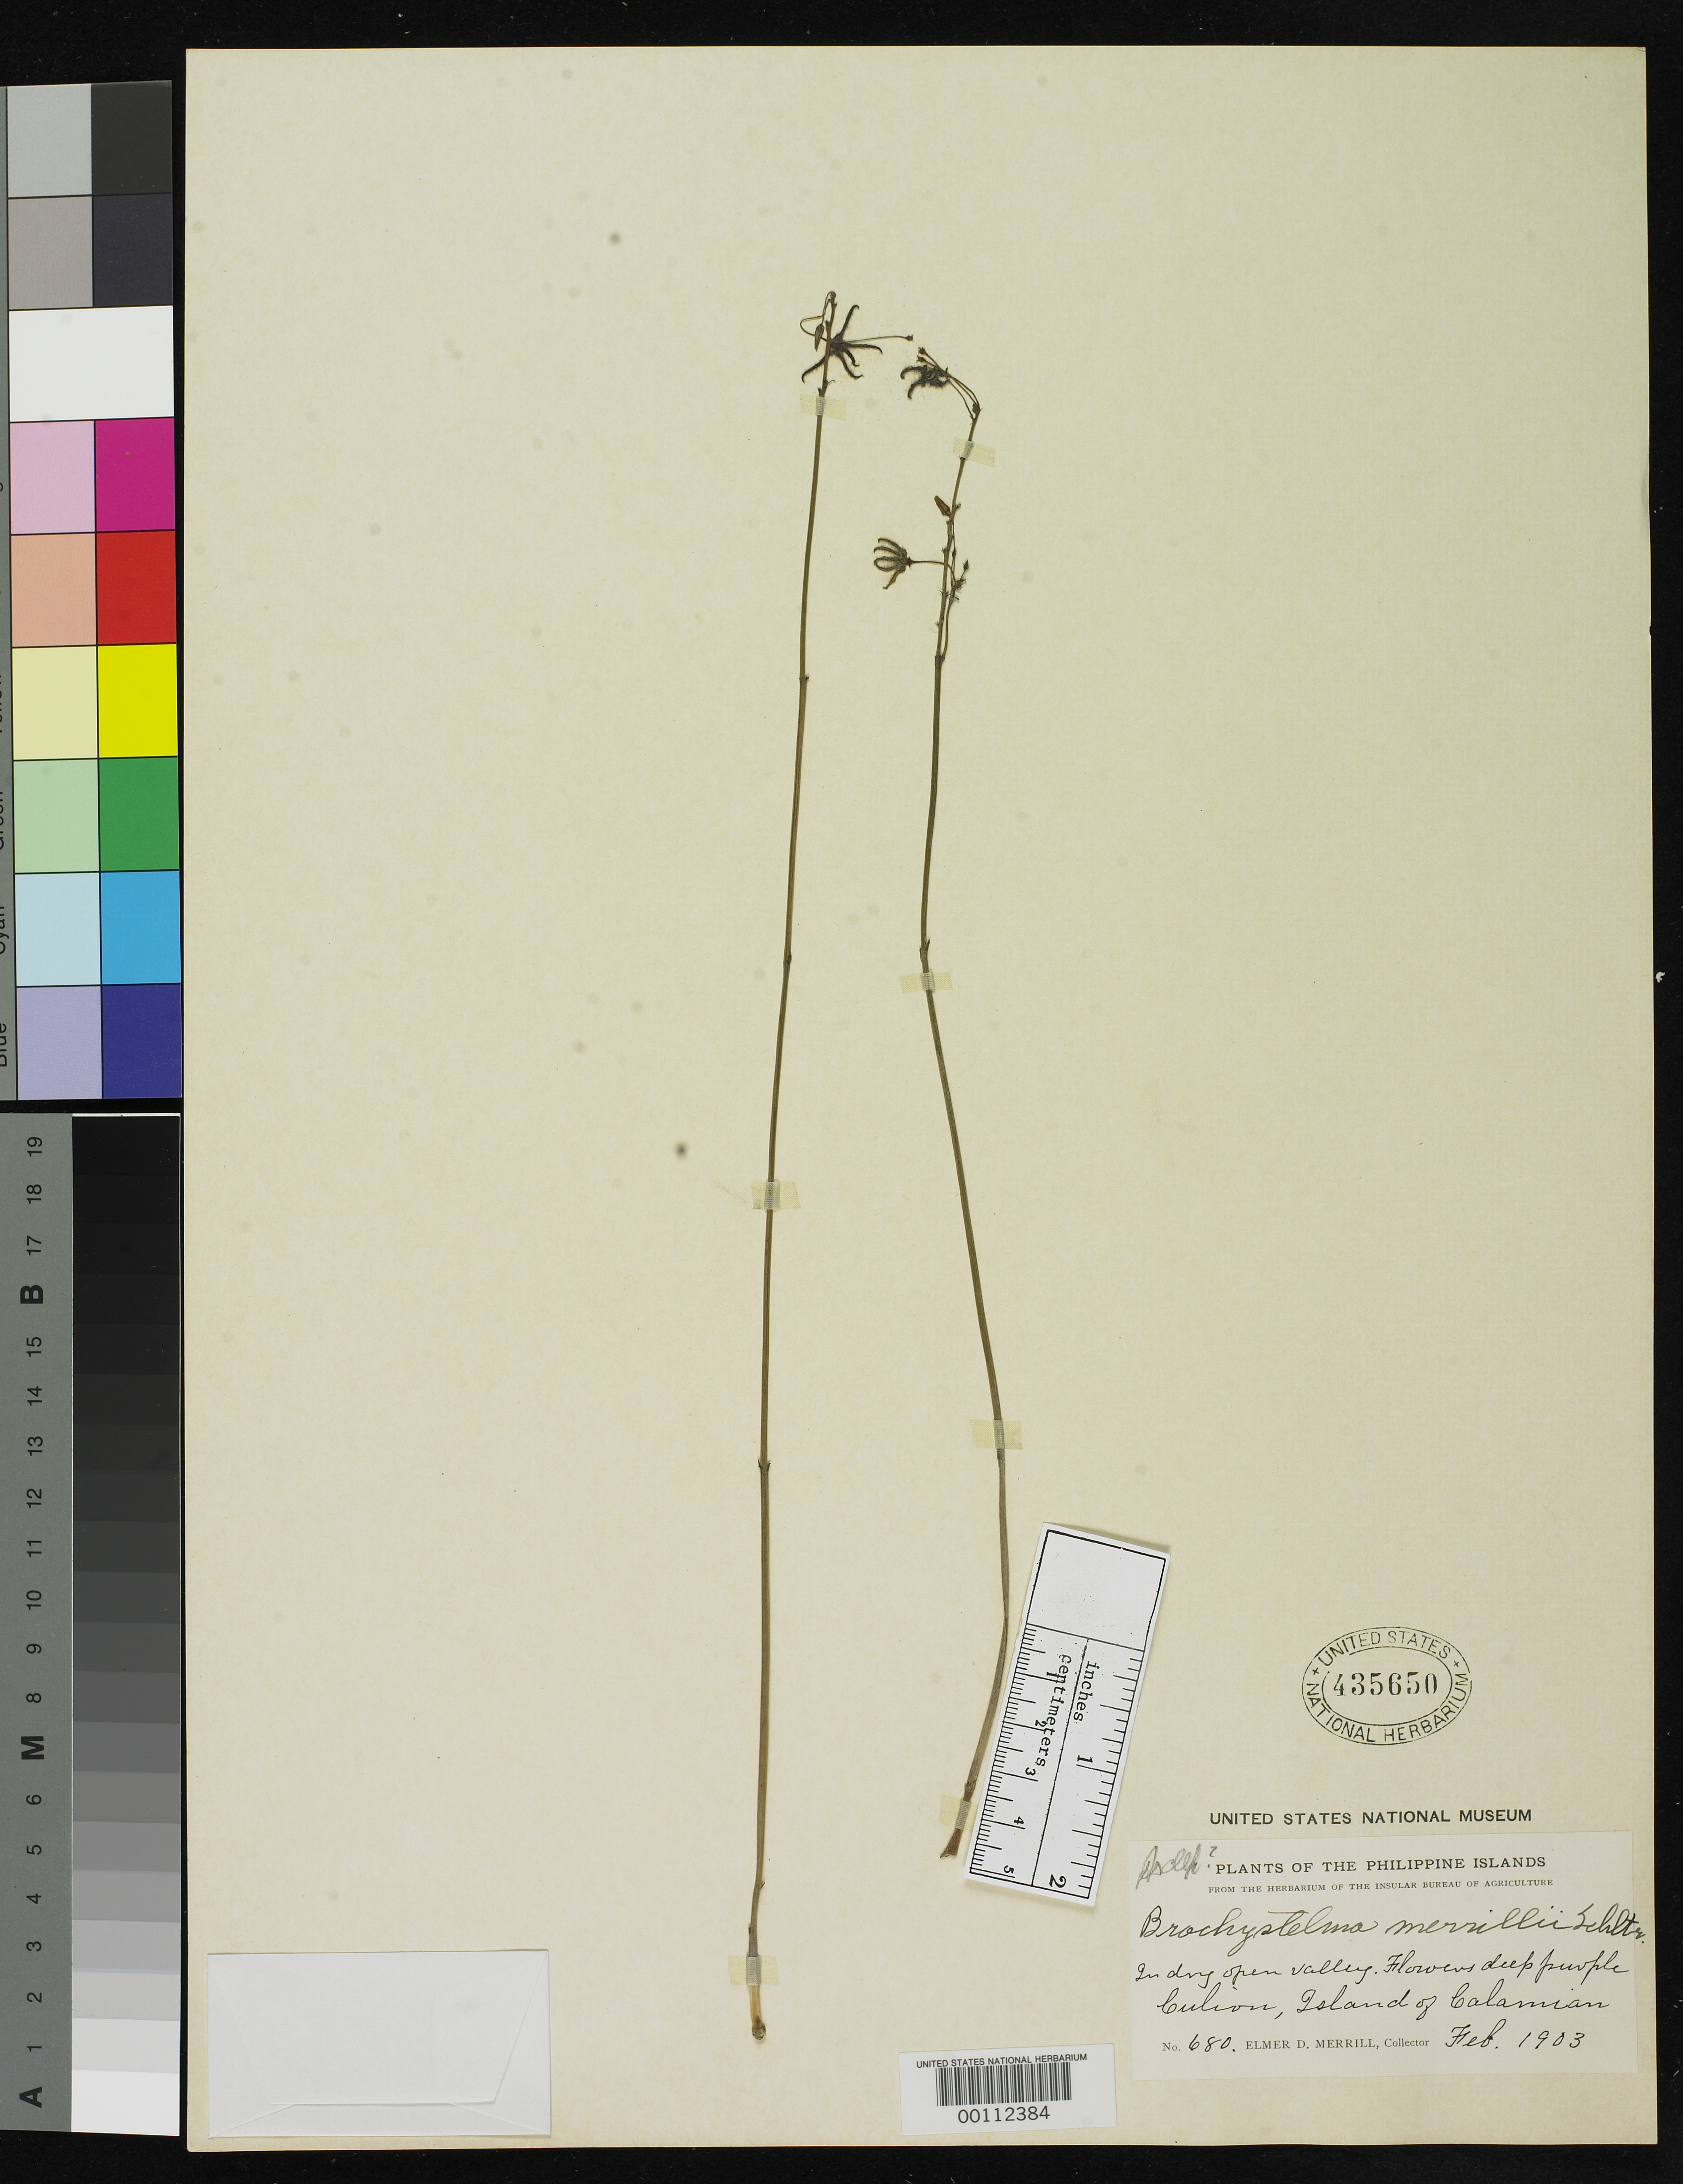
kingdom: Plantae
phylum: Tracheophyta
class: Magnoliopsida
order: Gentianales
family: Apocynaceae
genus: Brachystelma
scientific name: Brachystelma merrillii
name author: Schltr.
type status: Isotype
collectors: E. D. Merrill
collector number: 680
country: Philippines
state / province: Mimaropa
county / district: Palawan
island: Calamian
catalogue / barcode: US 435650